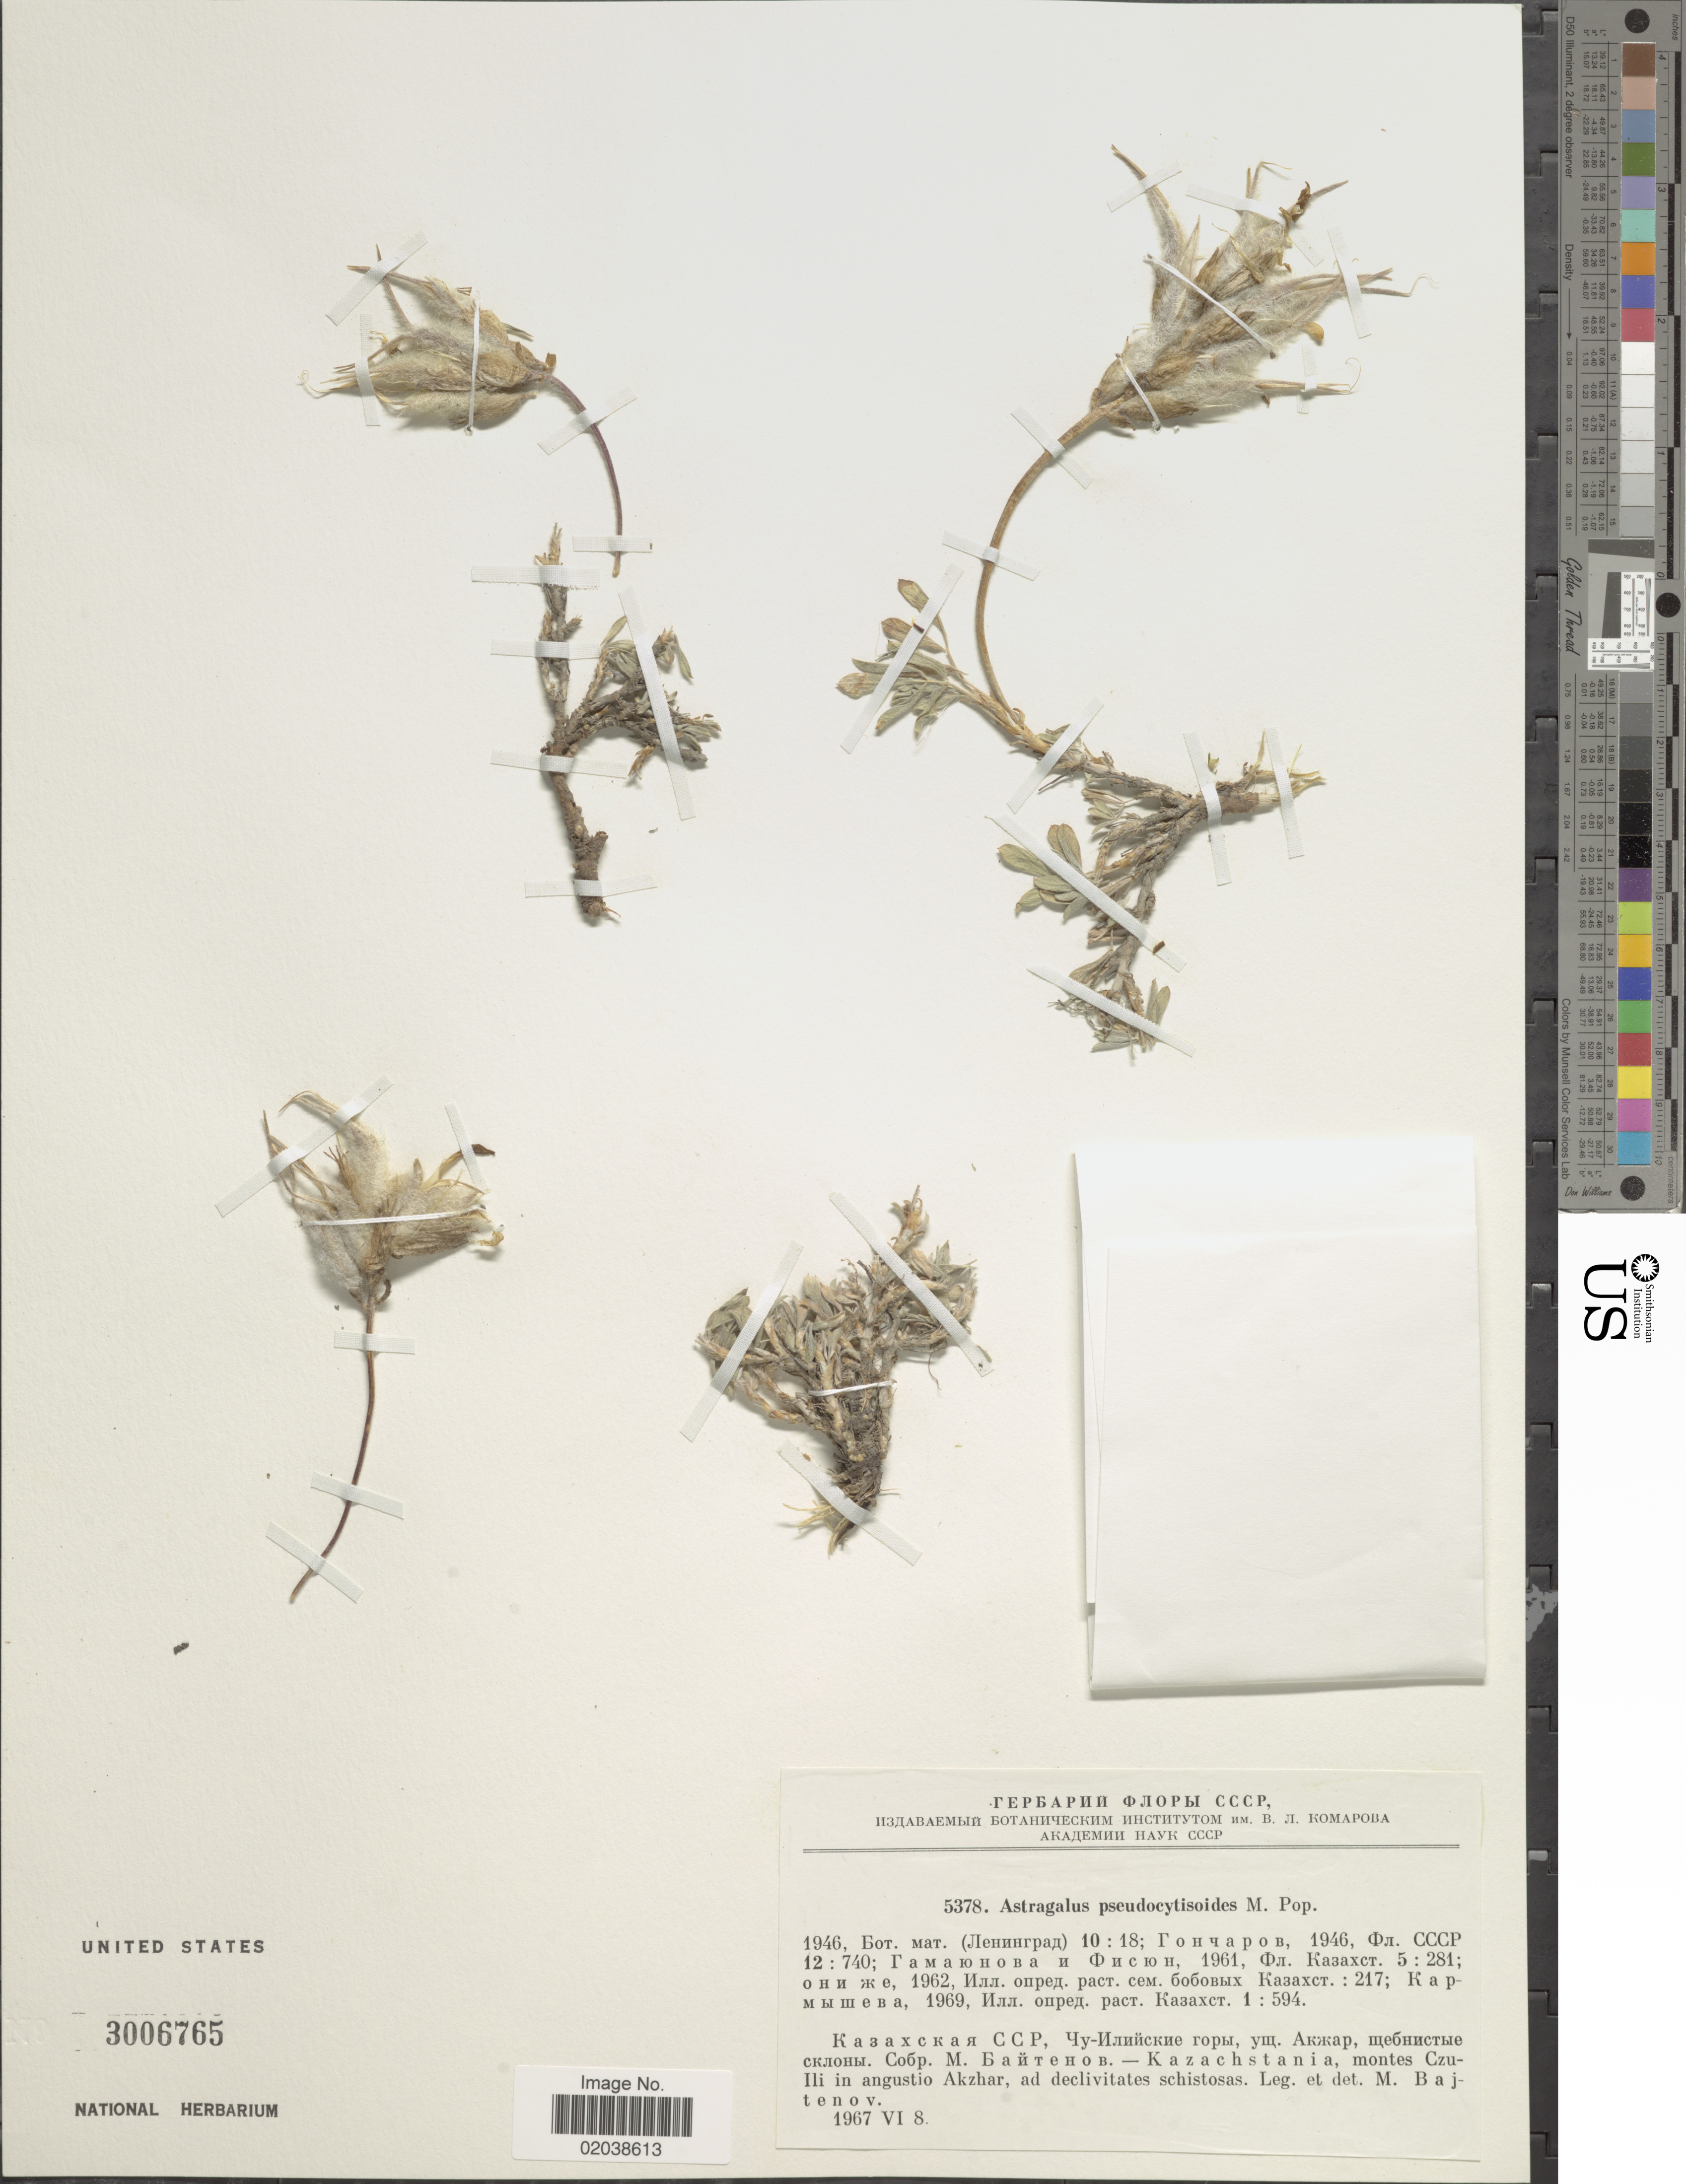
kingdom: Plantae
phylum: Tracheophyta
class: Magnoliopsida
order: Fabales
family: Fabaceae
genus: Astragalus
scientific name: Astragalus pseudocytisoides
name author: Popov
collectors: M. Bajtenov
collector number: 5378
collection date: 1967-06-08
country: Kazakhstan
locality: Kazachstania, montes Czulli angustio Akzhar, ad declivitates schistosas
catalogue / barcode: US 3006765